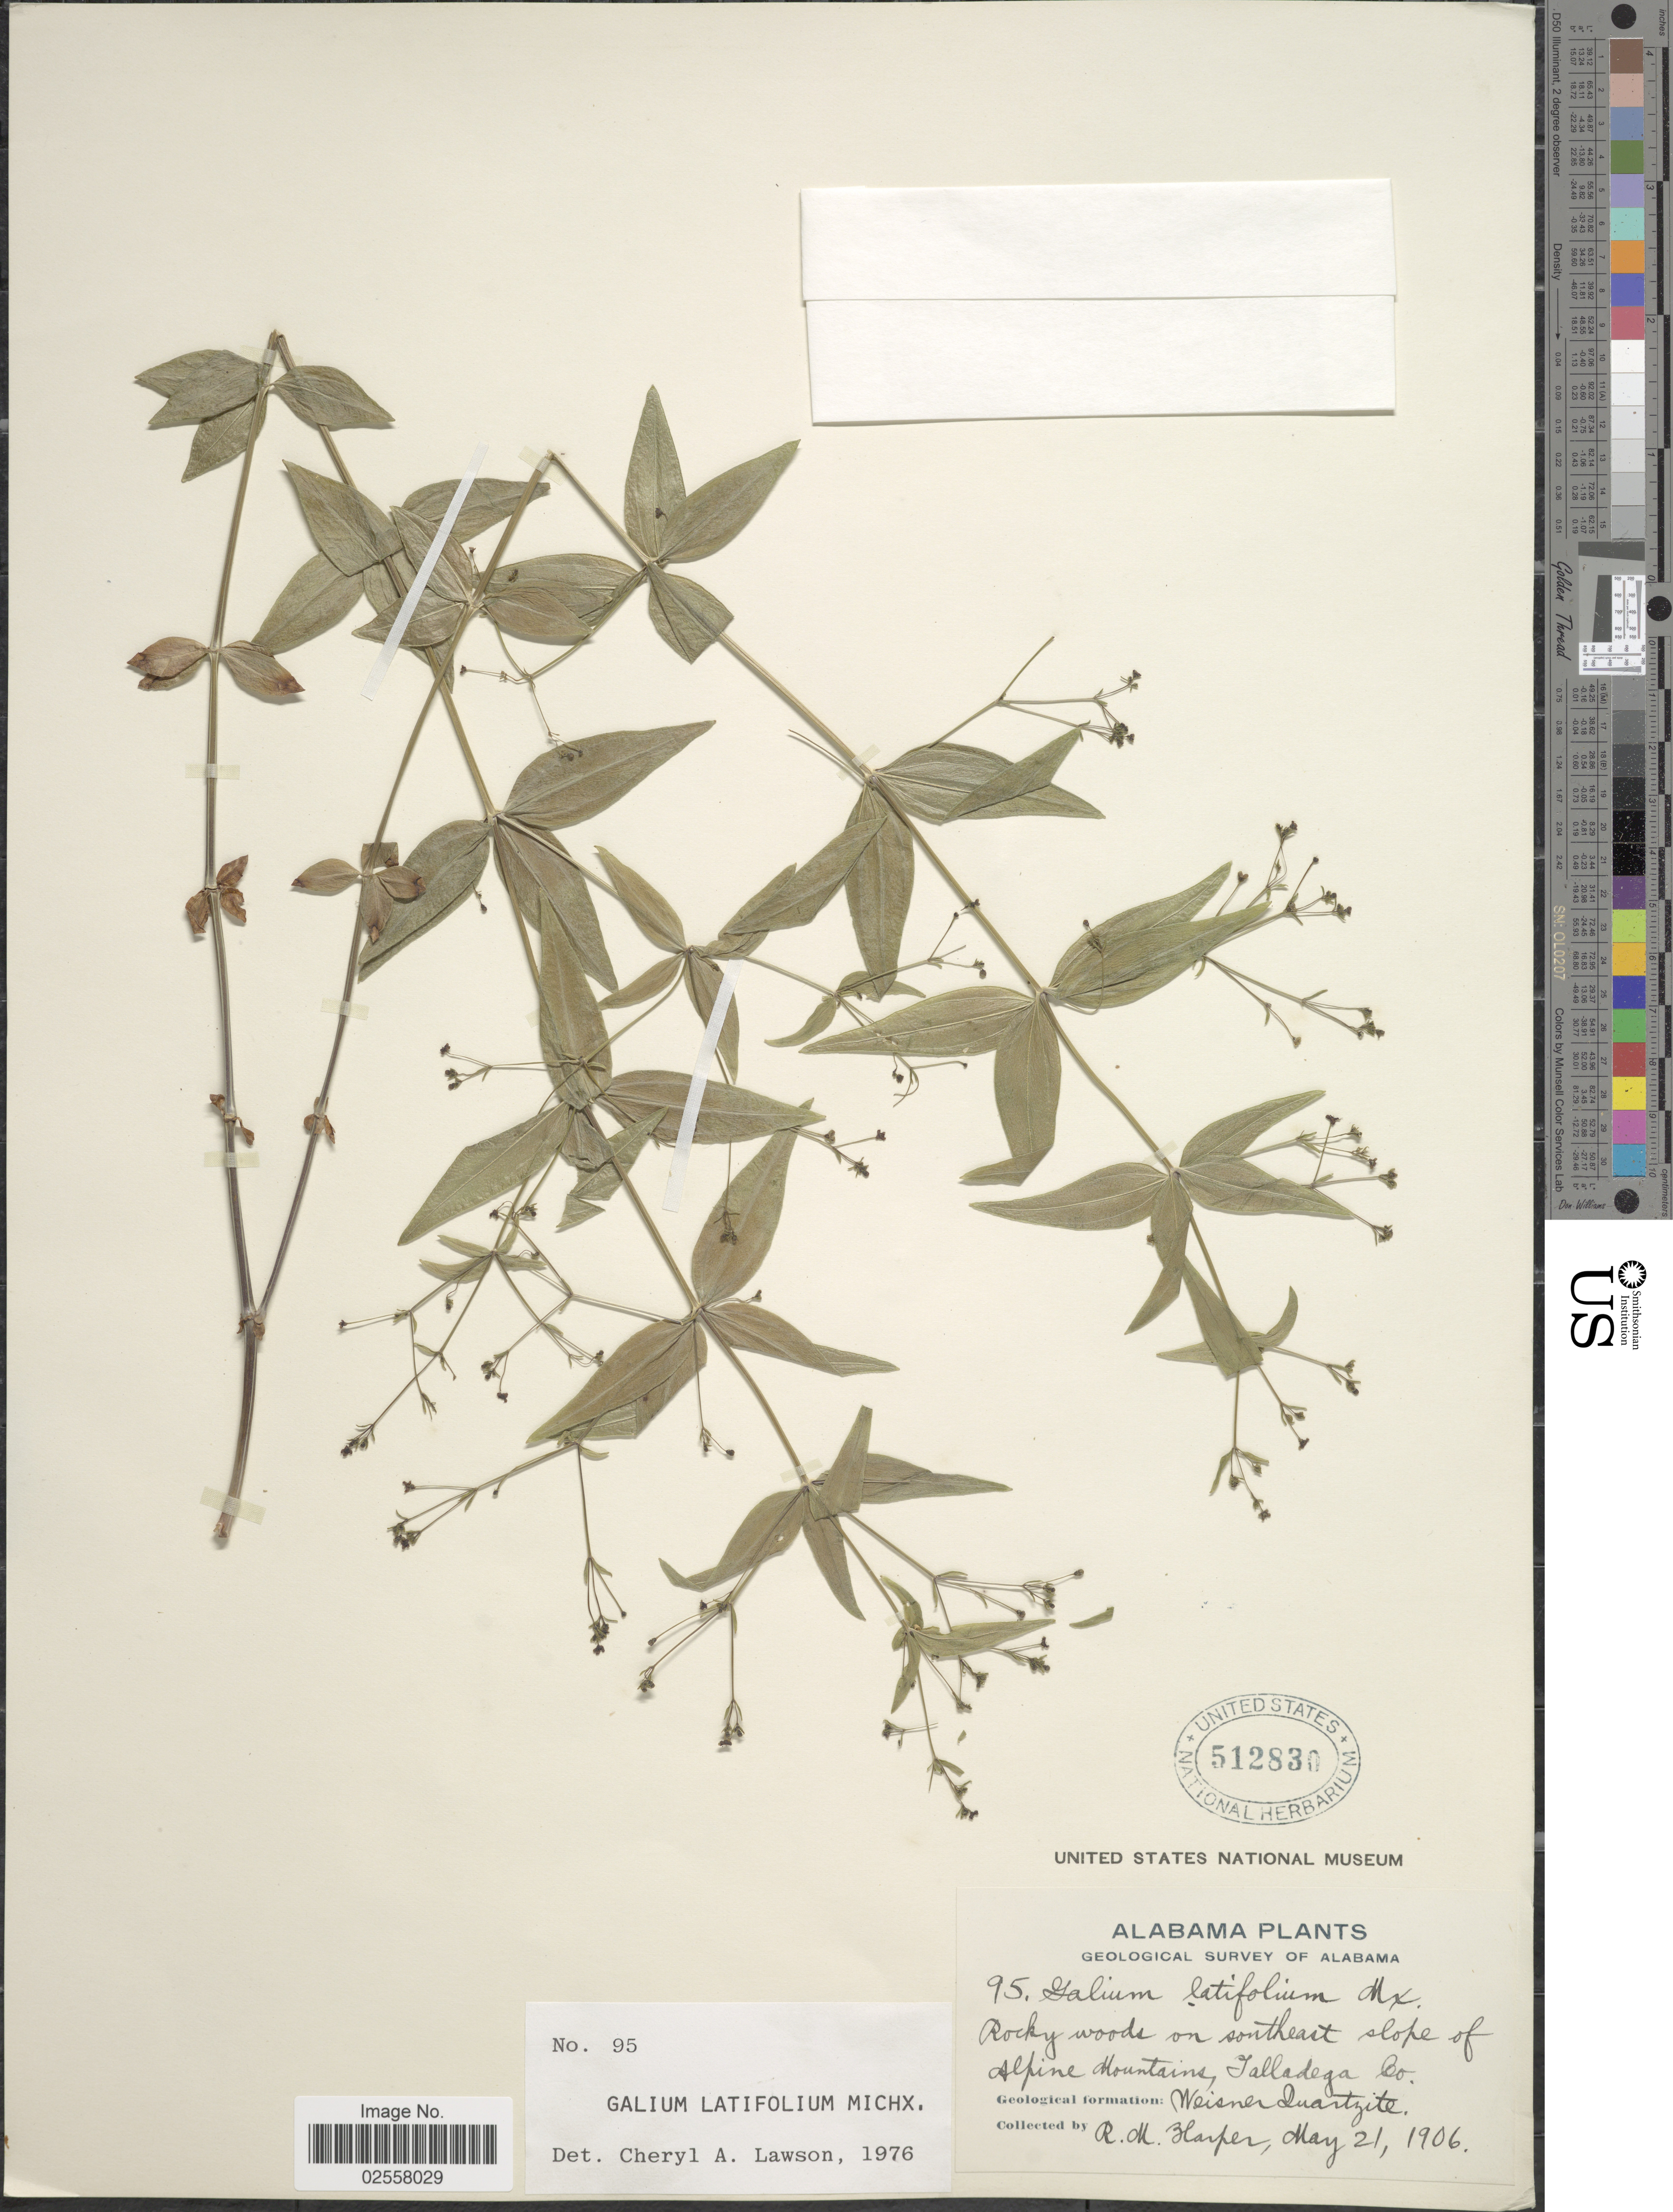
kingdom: Plantae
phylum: Tracheophyta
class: Magnoliopsida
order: Gentianales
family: Rubiaceae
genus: Galium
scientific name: Galium latifolium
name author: Michx.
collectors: R. M. Harper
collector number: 95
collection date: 1906-05-21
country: United States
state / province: Alabama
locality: Rocky woods on southeast slope of Alpine Mountains, Talladega Co., Wiesner Duartzite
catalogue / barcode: US 512830